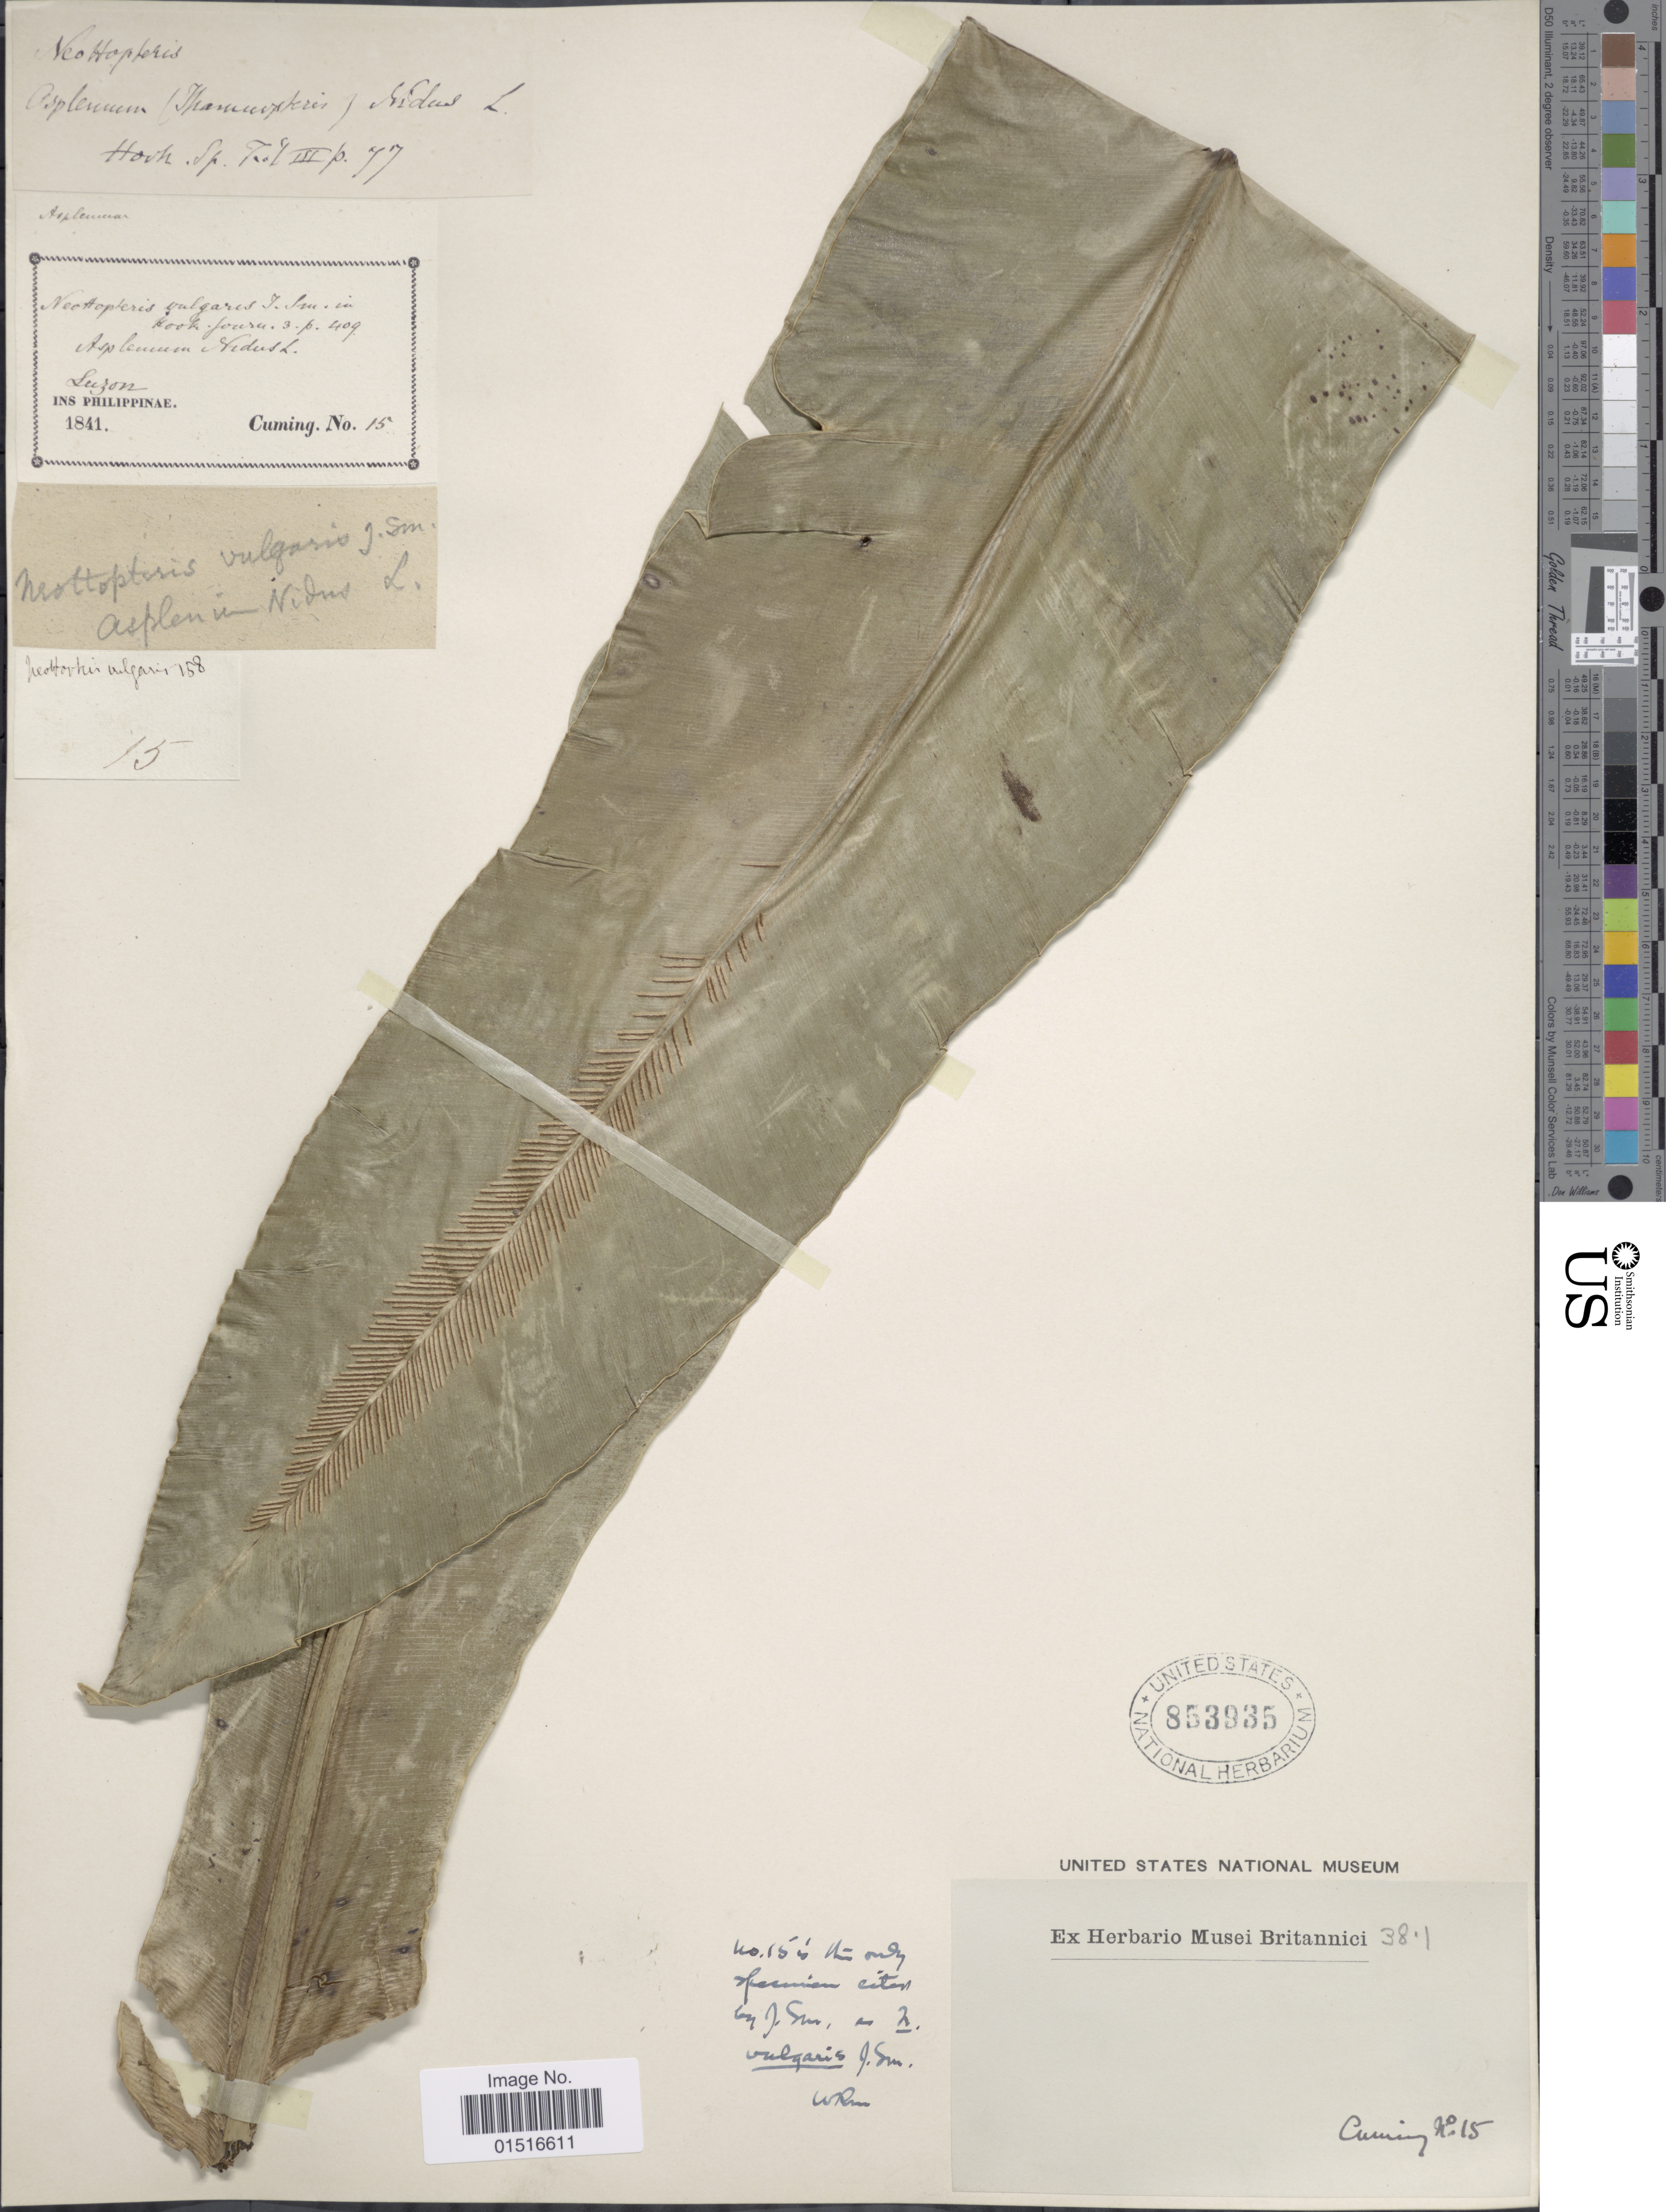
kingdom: Plantae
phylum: Tracheophyta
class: Polypodiopsida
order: Polypodiales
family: Aspleniaceae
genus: Asplenium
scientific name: Asplenium nidus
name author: L.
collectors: -. Cuming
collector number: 15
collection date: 1841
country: Philippines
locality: Luzon, Ins Philippinae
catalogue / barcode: US 853935